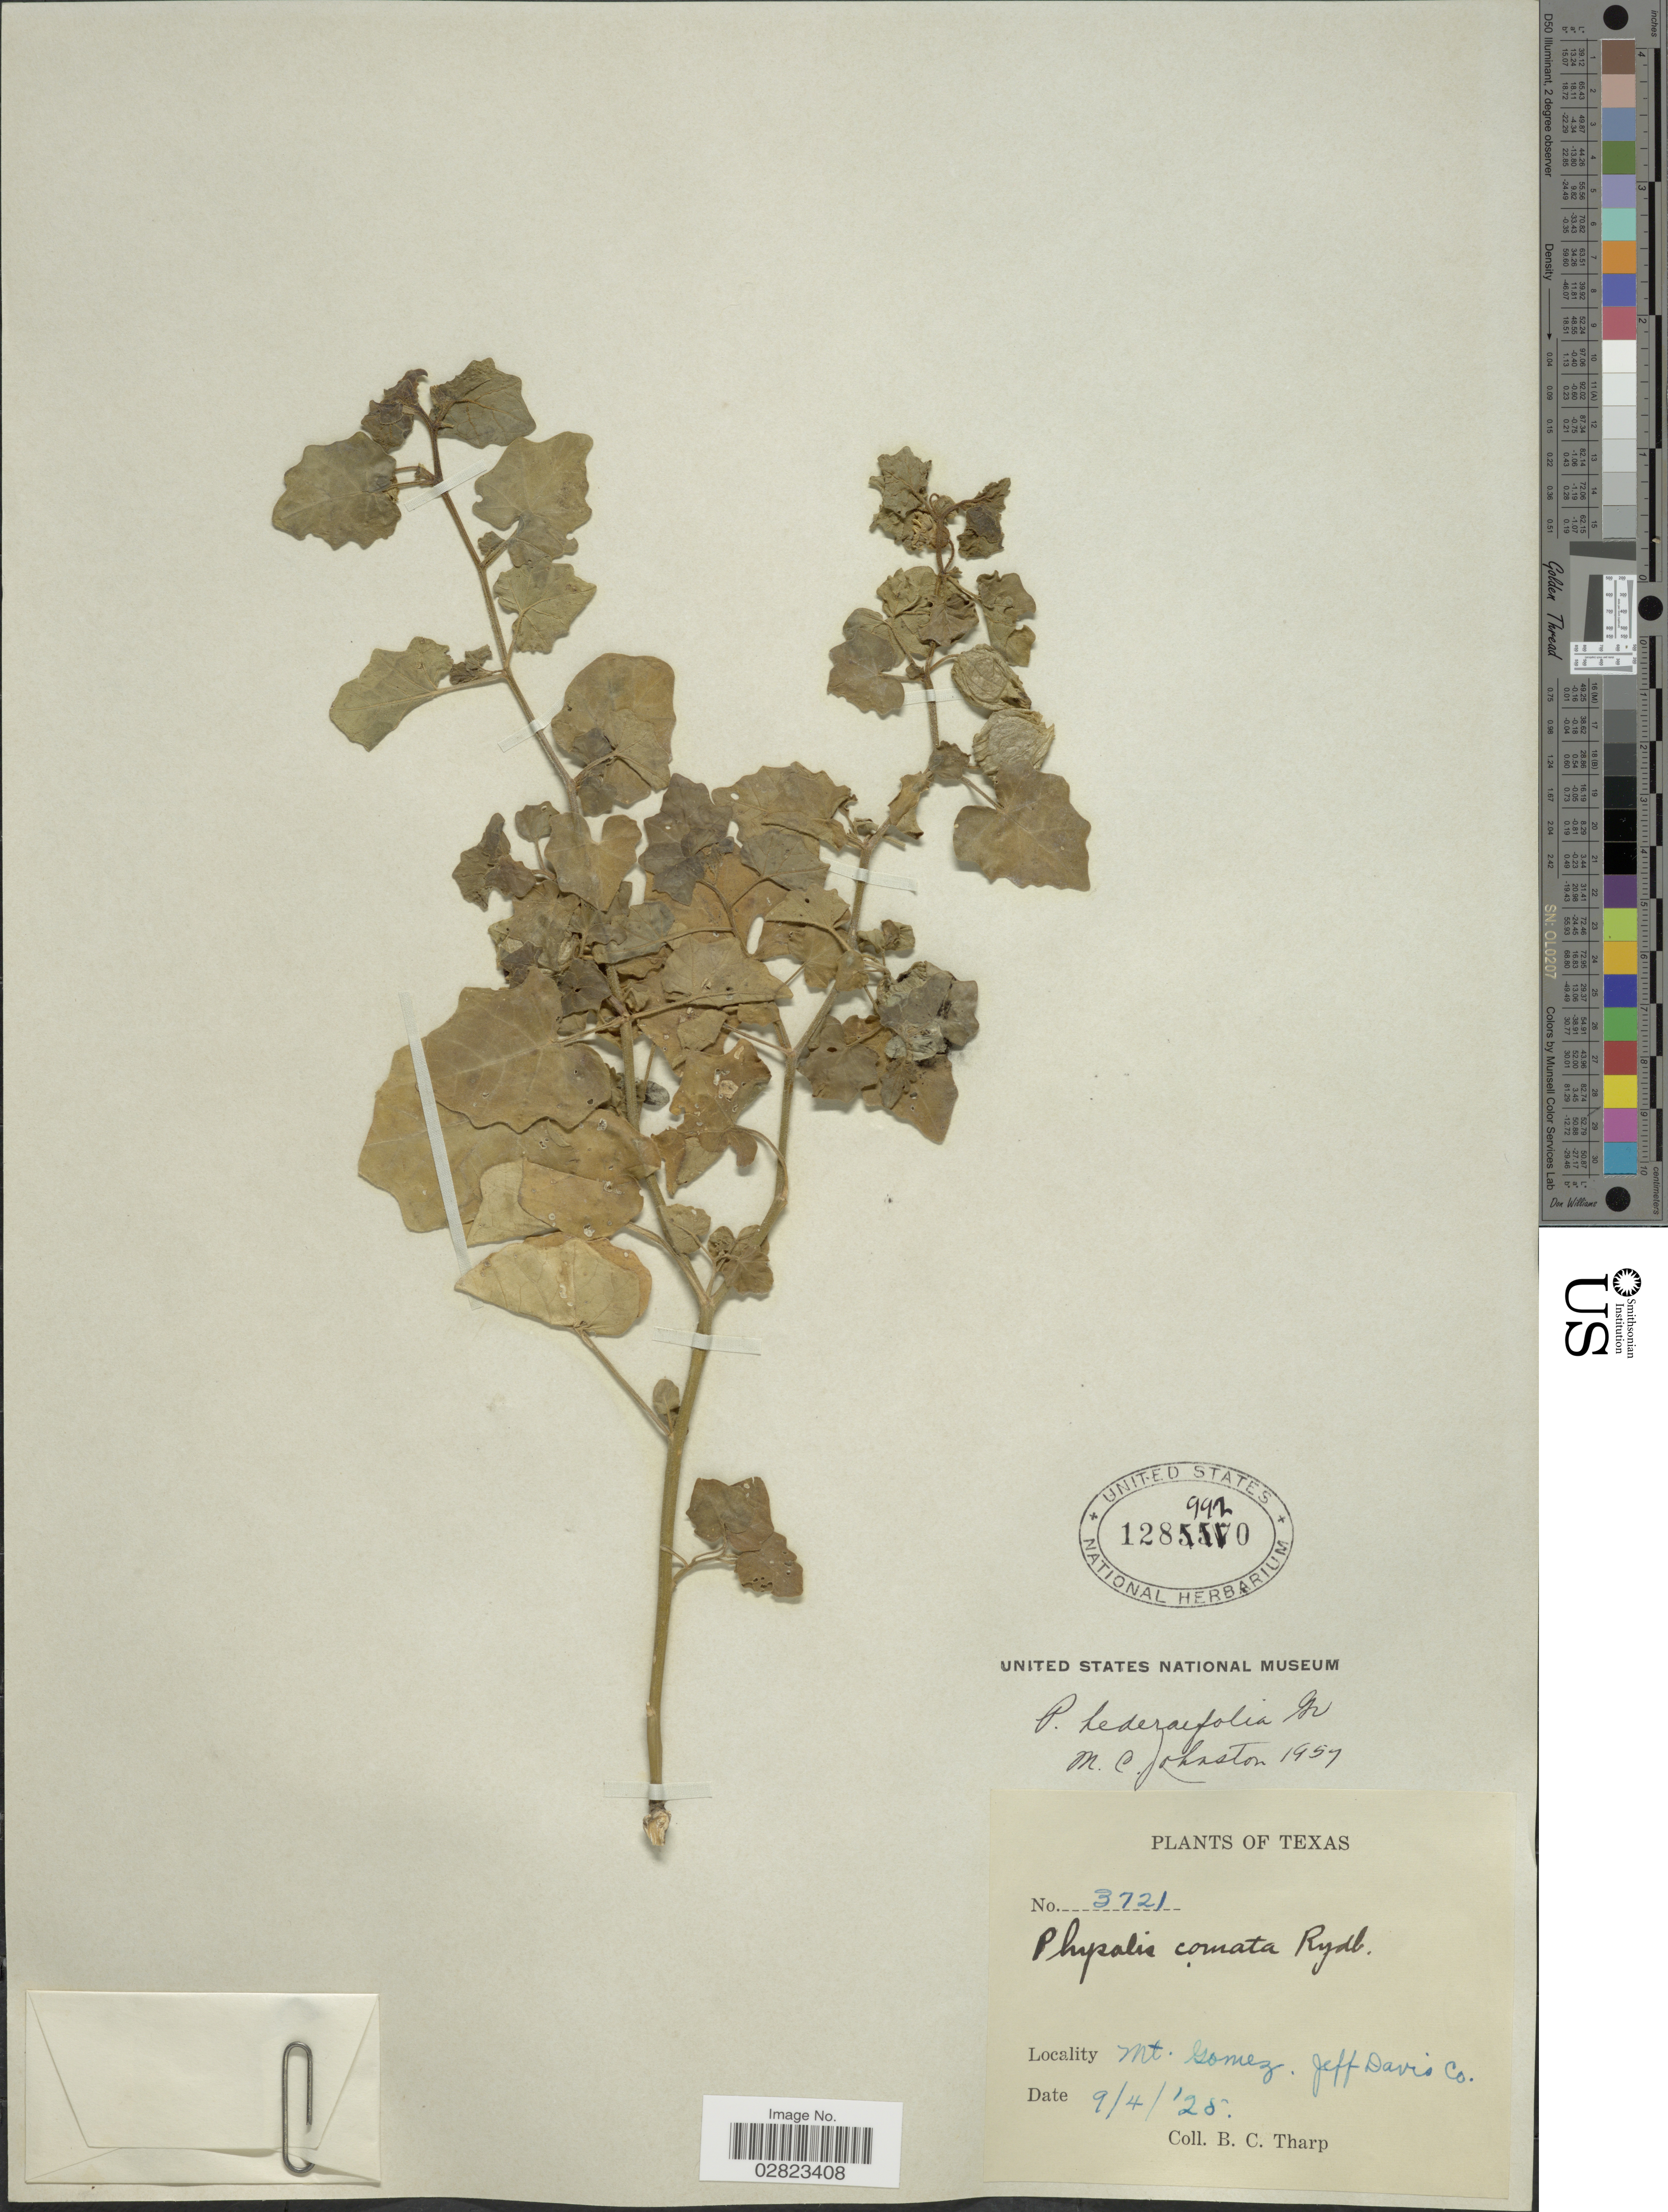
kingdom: Plantae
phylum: Tracheophyta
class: Magnoliopsida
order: Solanales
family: Solanaceae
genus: Physalis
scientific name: Physalis hederifolia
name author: A. Gray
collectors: B. C. Tharp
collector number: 3721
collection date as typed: Transcribed d/m/y: 9/4/28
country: United States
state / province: Texas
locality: Mt. Gomez. Jeff Davis Co.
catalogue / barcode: US 1289920